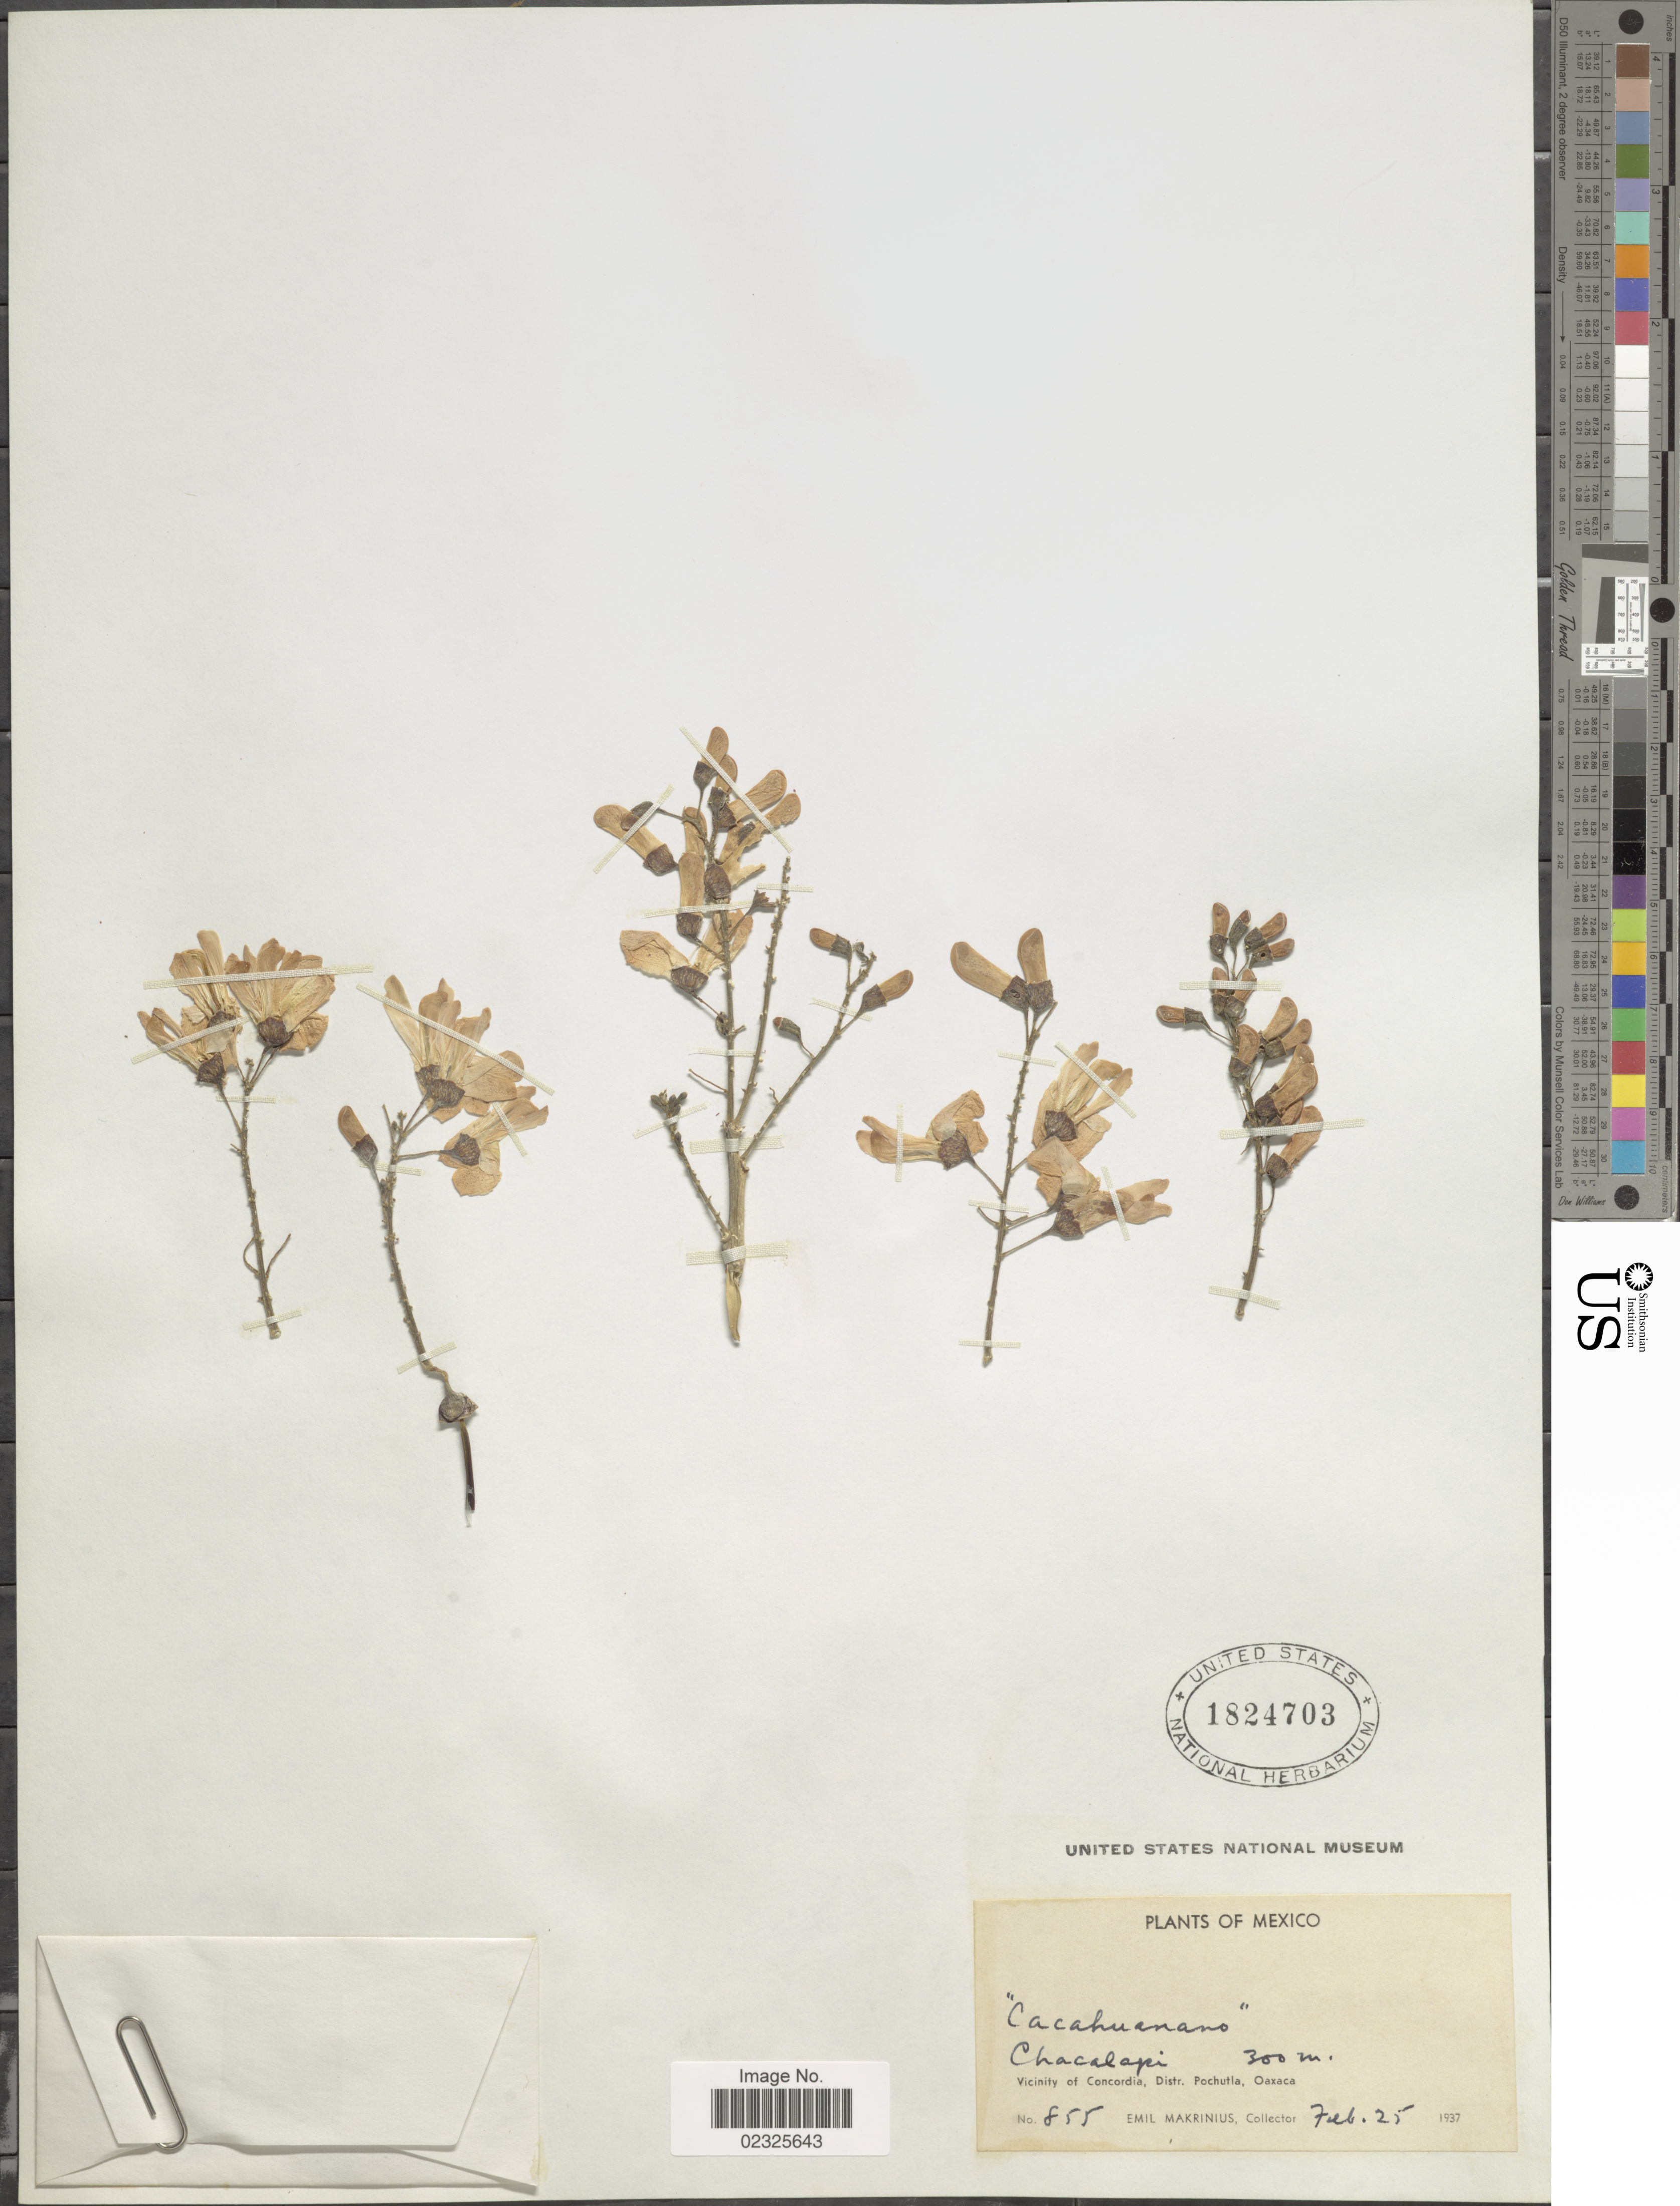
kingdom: Plantae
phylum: Tracheophyta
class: Magnoliopsida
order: Fabales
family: Fabaceae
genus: Gliricidia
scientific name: Gliricidia sepium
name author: (Jacq.) Kunth ex Walp.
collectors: E. Makrinius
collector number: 855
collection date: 1937-02-25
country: Mexico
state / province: Oaxaca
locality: Chacalapi, Vicinity of Concordia, Distr. Pochutla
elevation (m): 300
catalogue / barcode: US 1824703